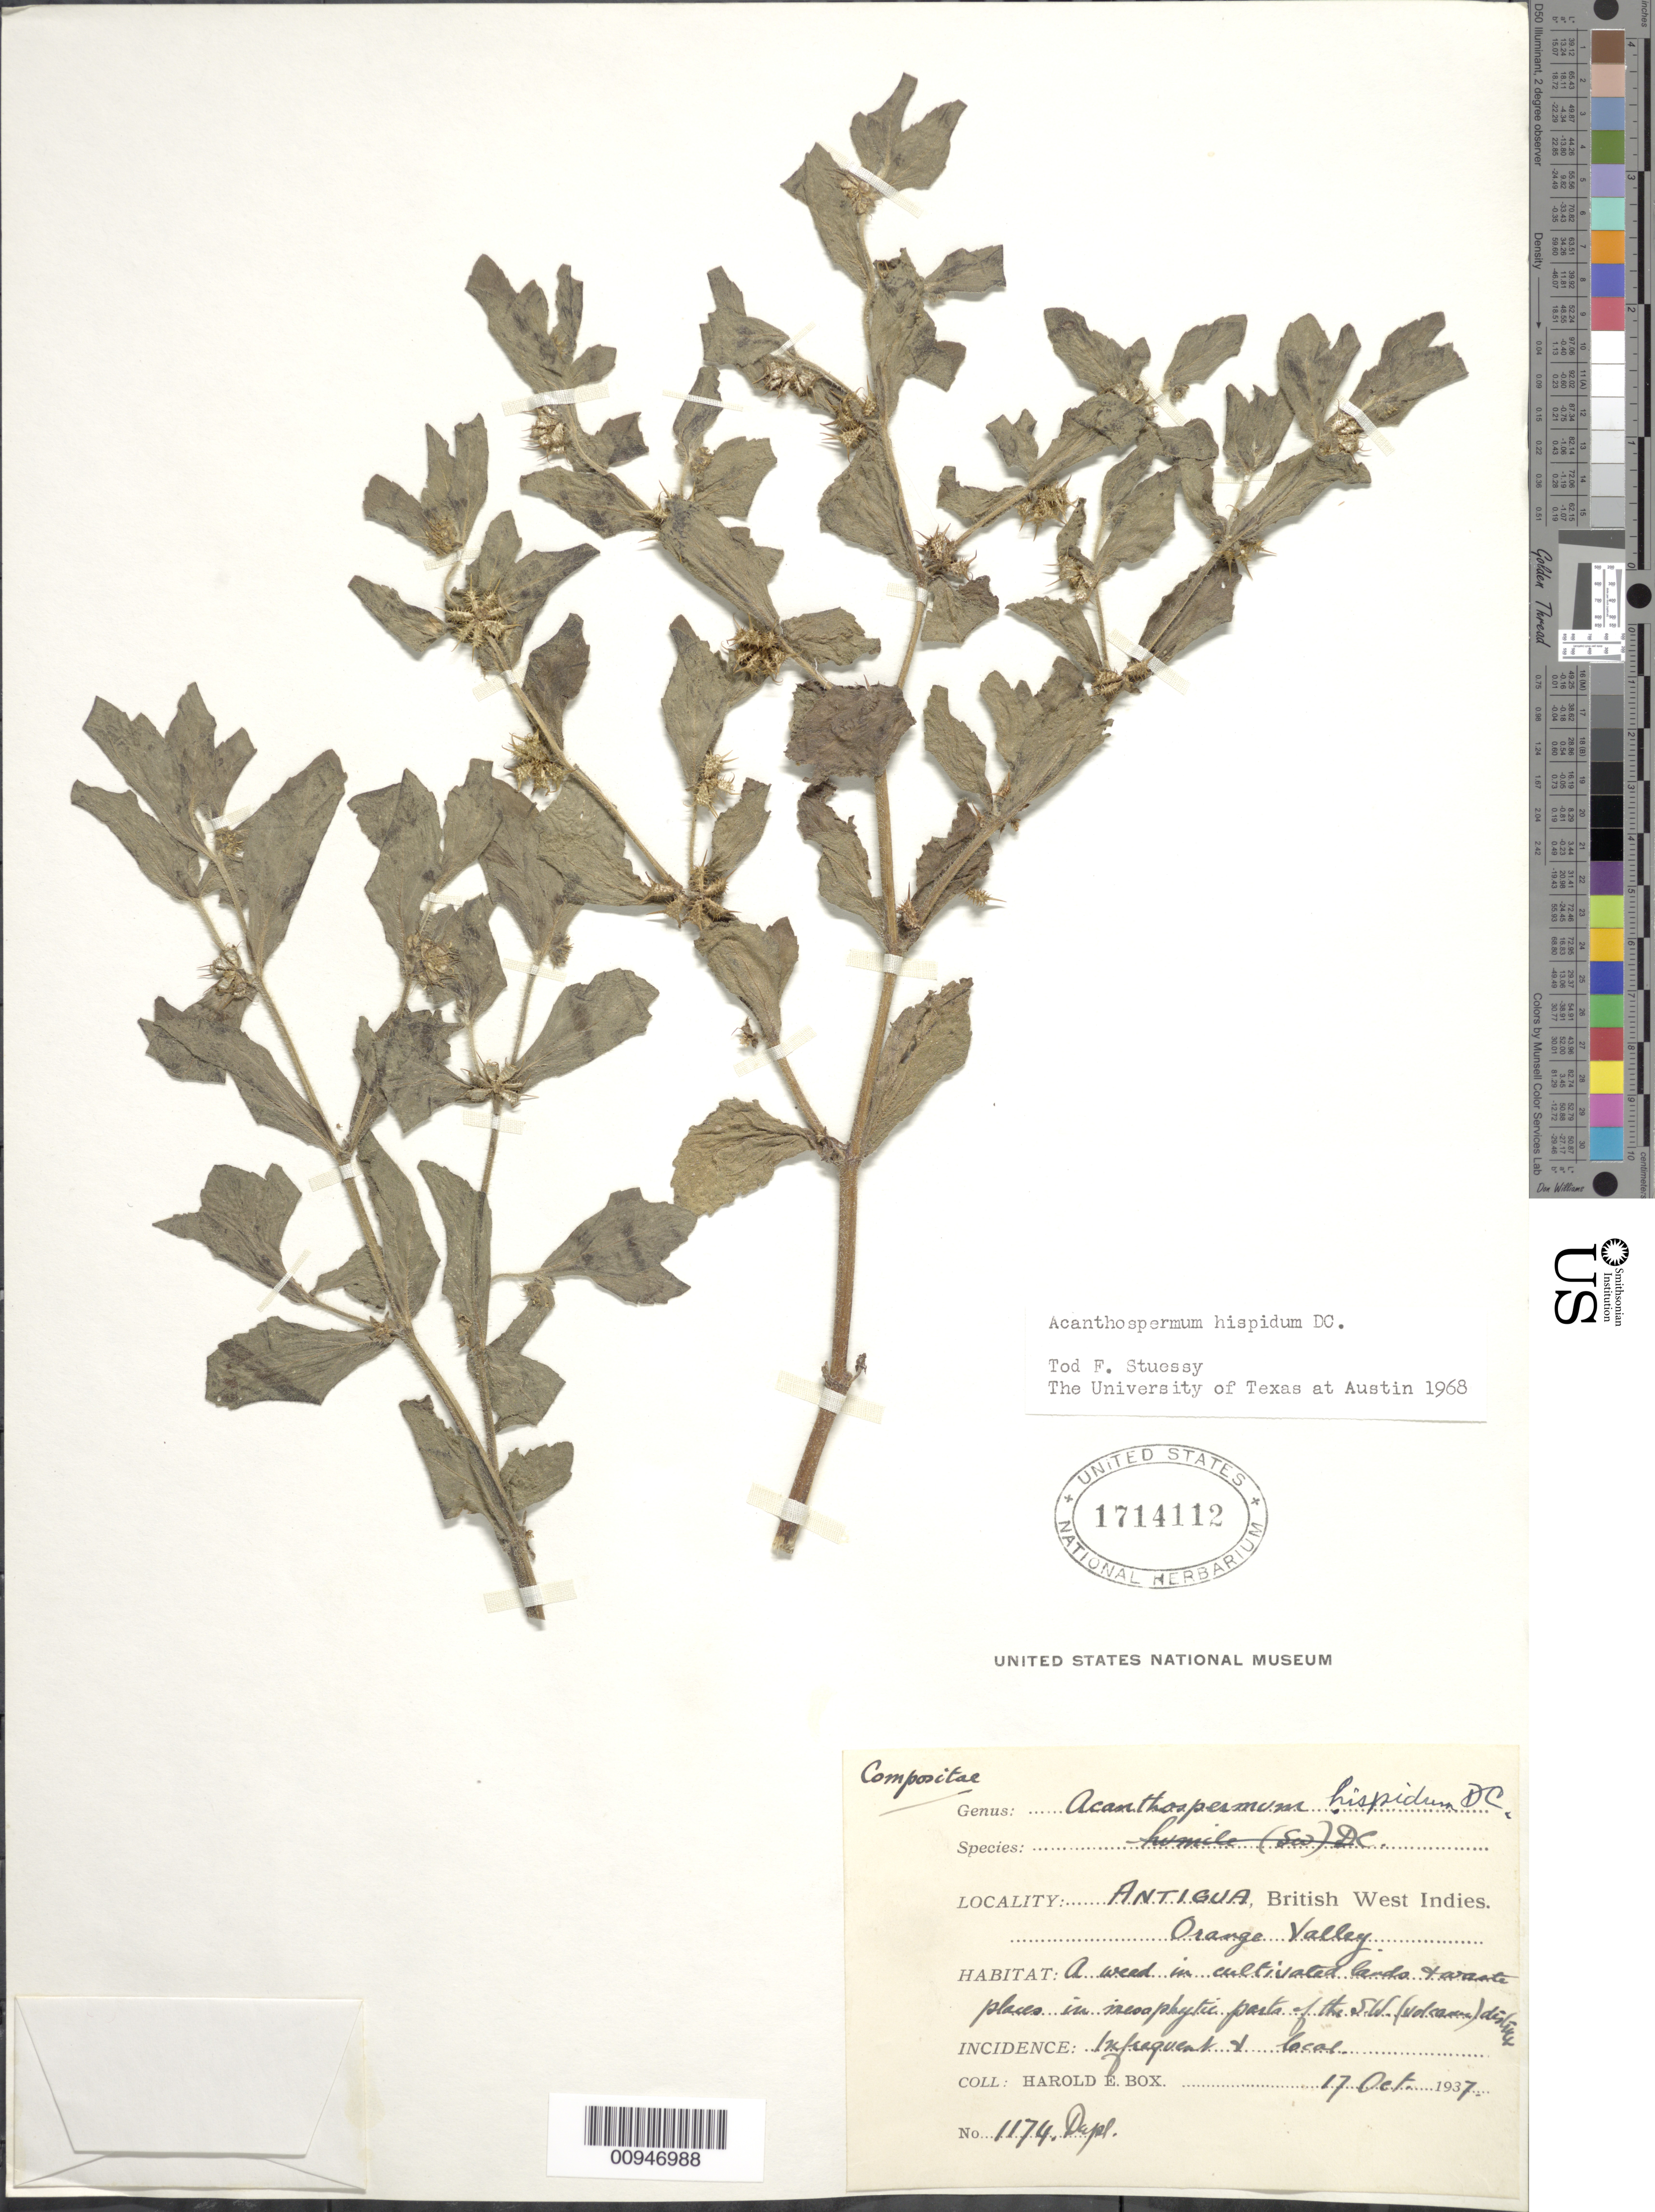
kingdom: Plantae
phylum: Tracheophyta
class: Magnoliopsida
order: Asterales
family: Asteraceae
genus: Acanthospermum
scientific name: Acanthospermum hispidum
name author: DC.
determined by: Stuessy, T. F.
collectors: H. E. Box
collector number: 1174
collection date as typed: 17 Oct 1937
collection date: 1937-10-17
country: Antigua and Barbuda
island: Antigua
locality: Orange Valley, SW (Volcanic) District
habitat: In cultivated lands and waste places in mesophytic parts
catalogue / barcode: US 1714112